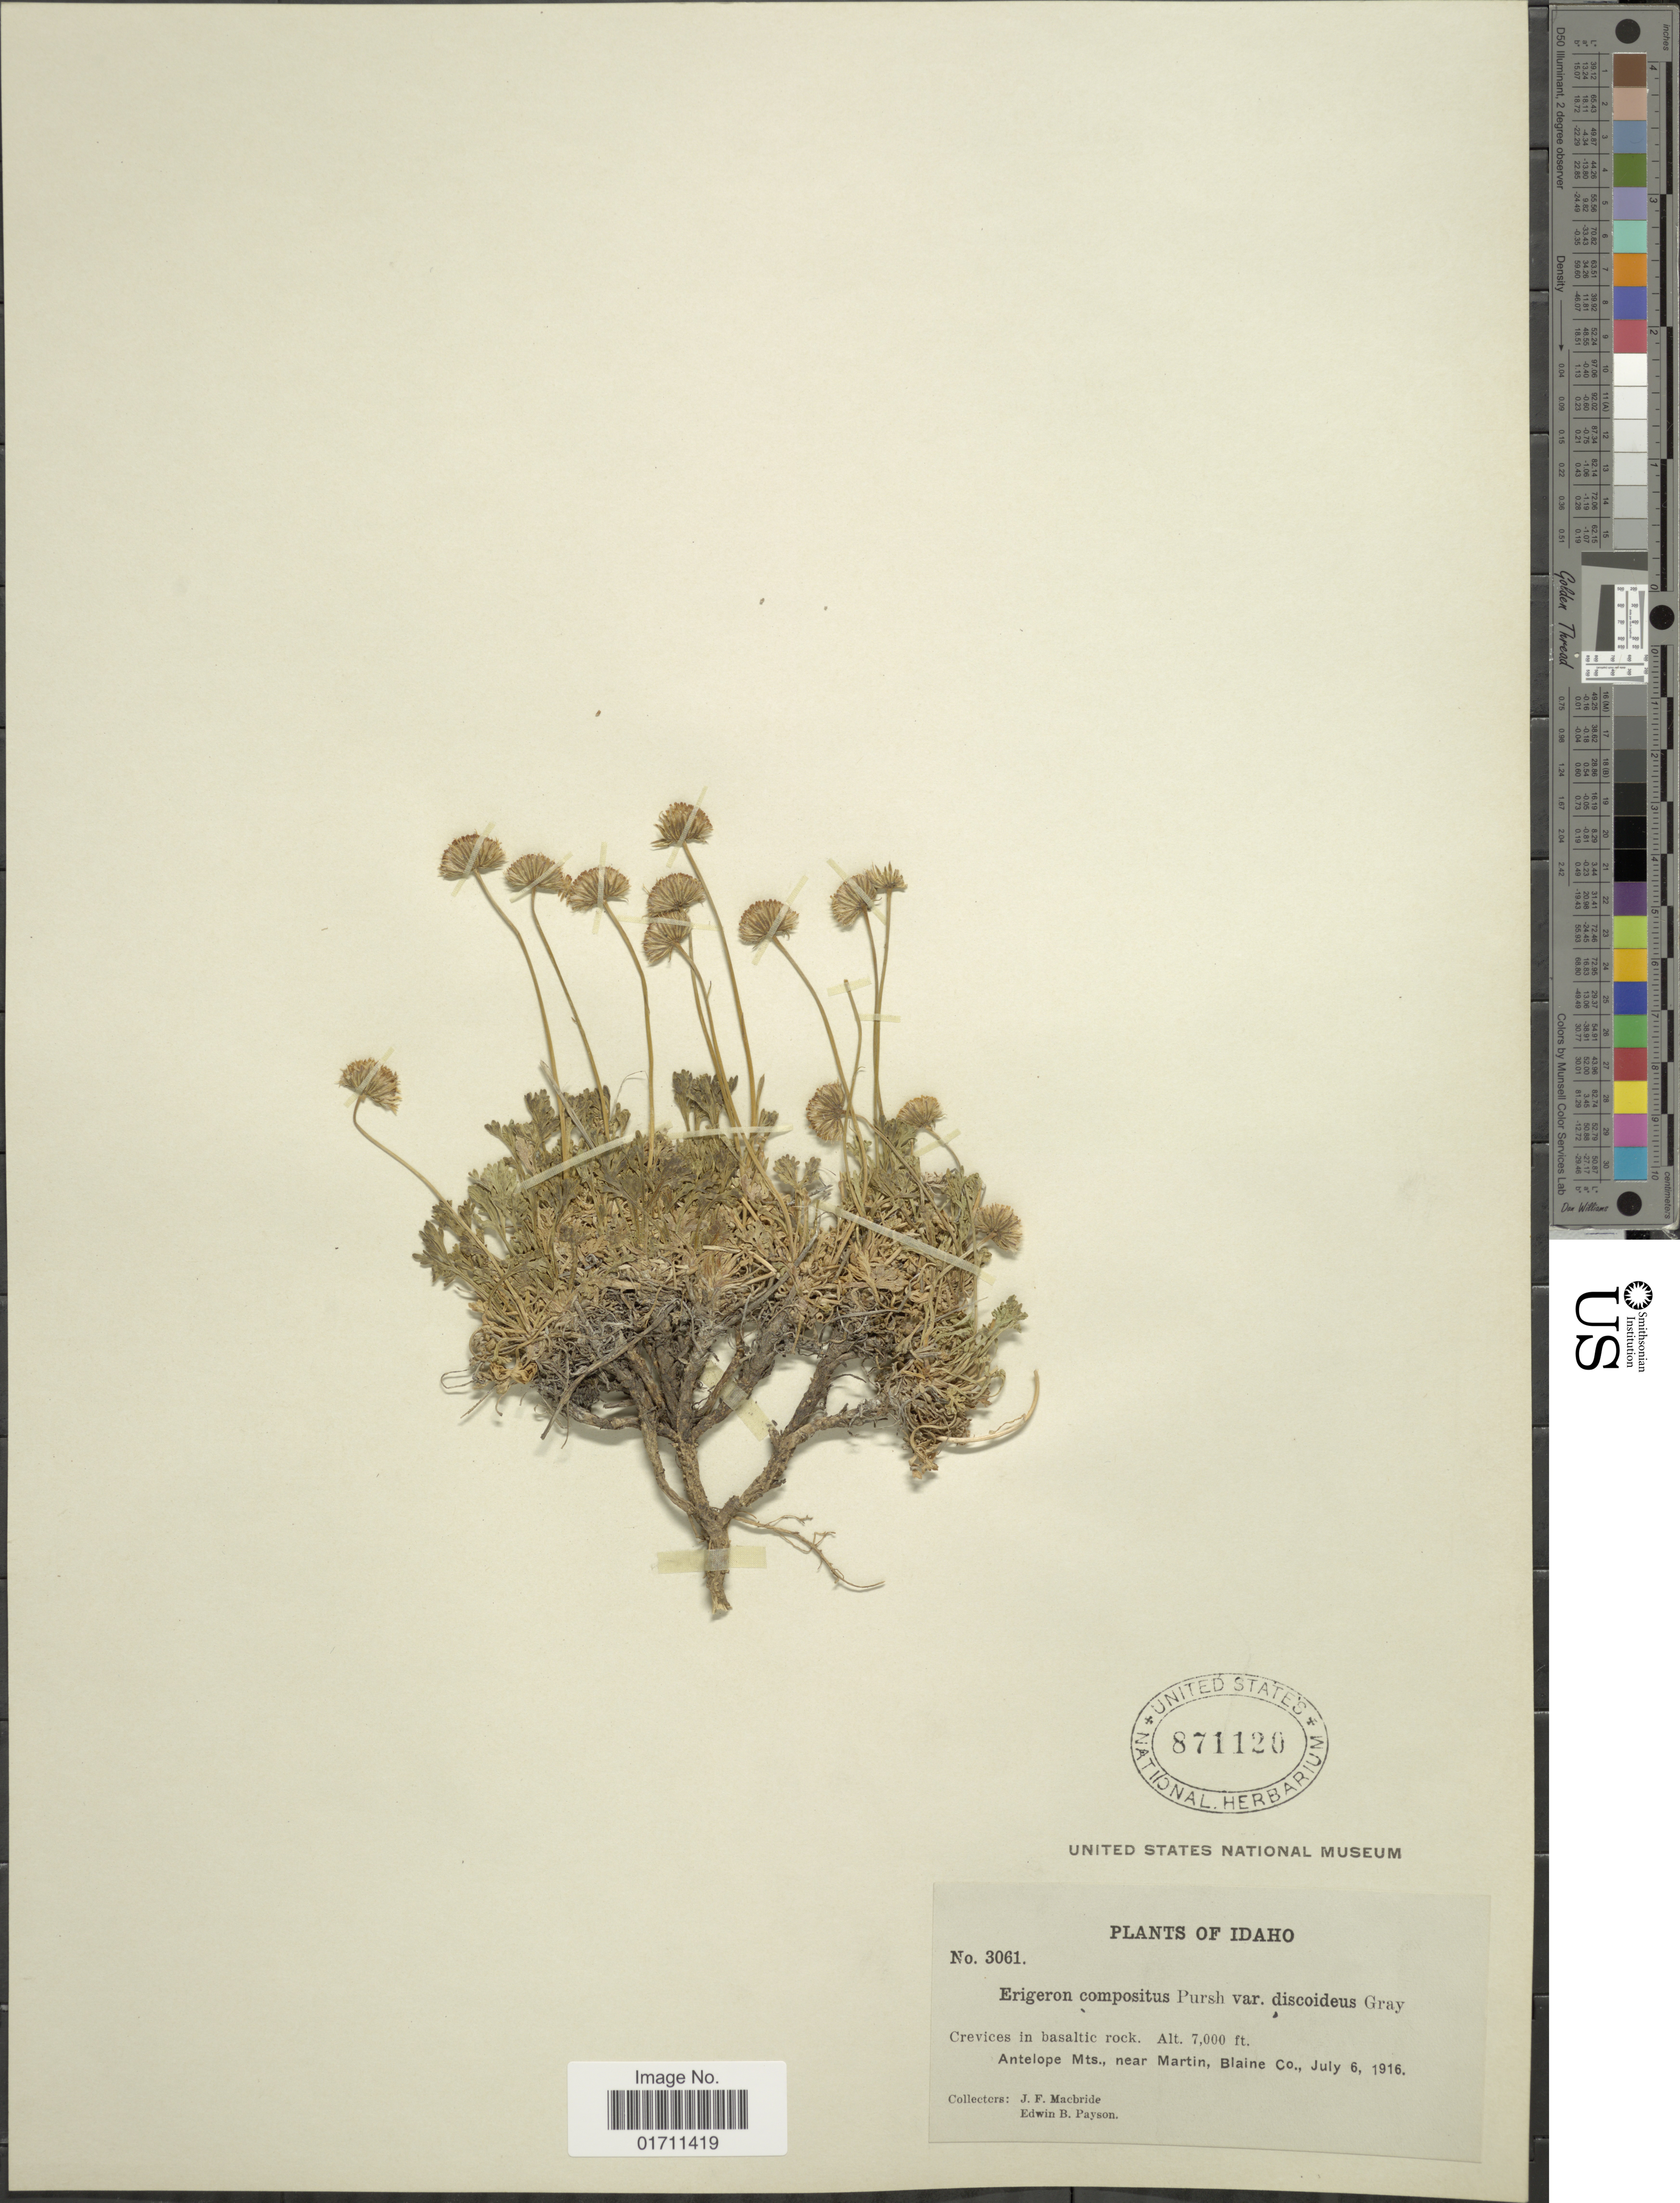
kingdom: Plantae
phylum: Tracheophyta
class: Magnoliopsida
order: Asterales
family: Asteraceae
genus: Erigeron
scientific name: Erigeron compositus subsp. discoideus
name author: (A. Gray) Piper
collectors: J. F. Macbride & E. B. Payson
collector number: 3061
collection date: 1916-07-06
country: United States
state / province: Idaho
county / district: Blaine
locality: Crevices in basalt rock. Antelope Mts., near Martin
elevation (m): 2134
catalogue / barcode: US 871120